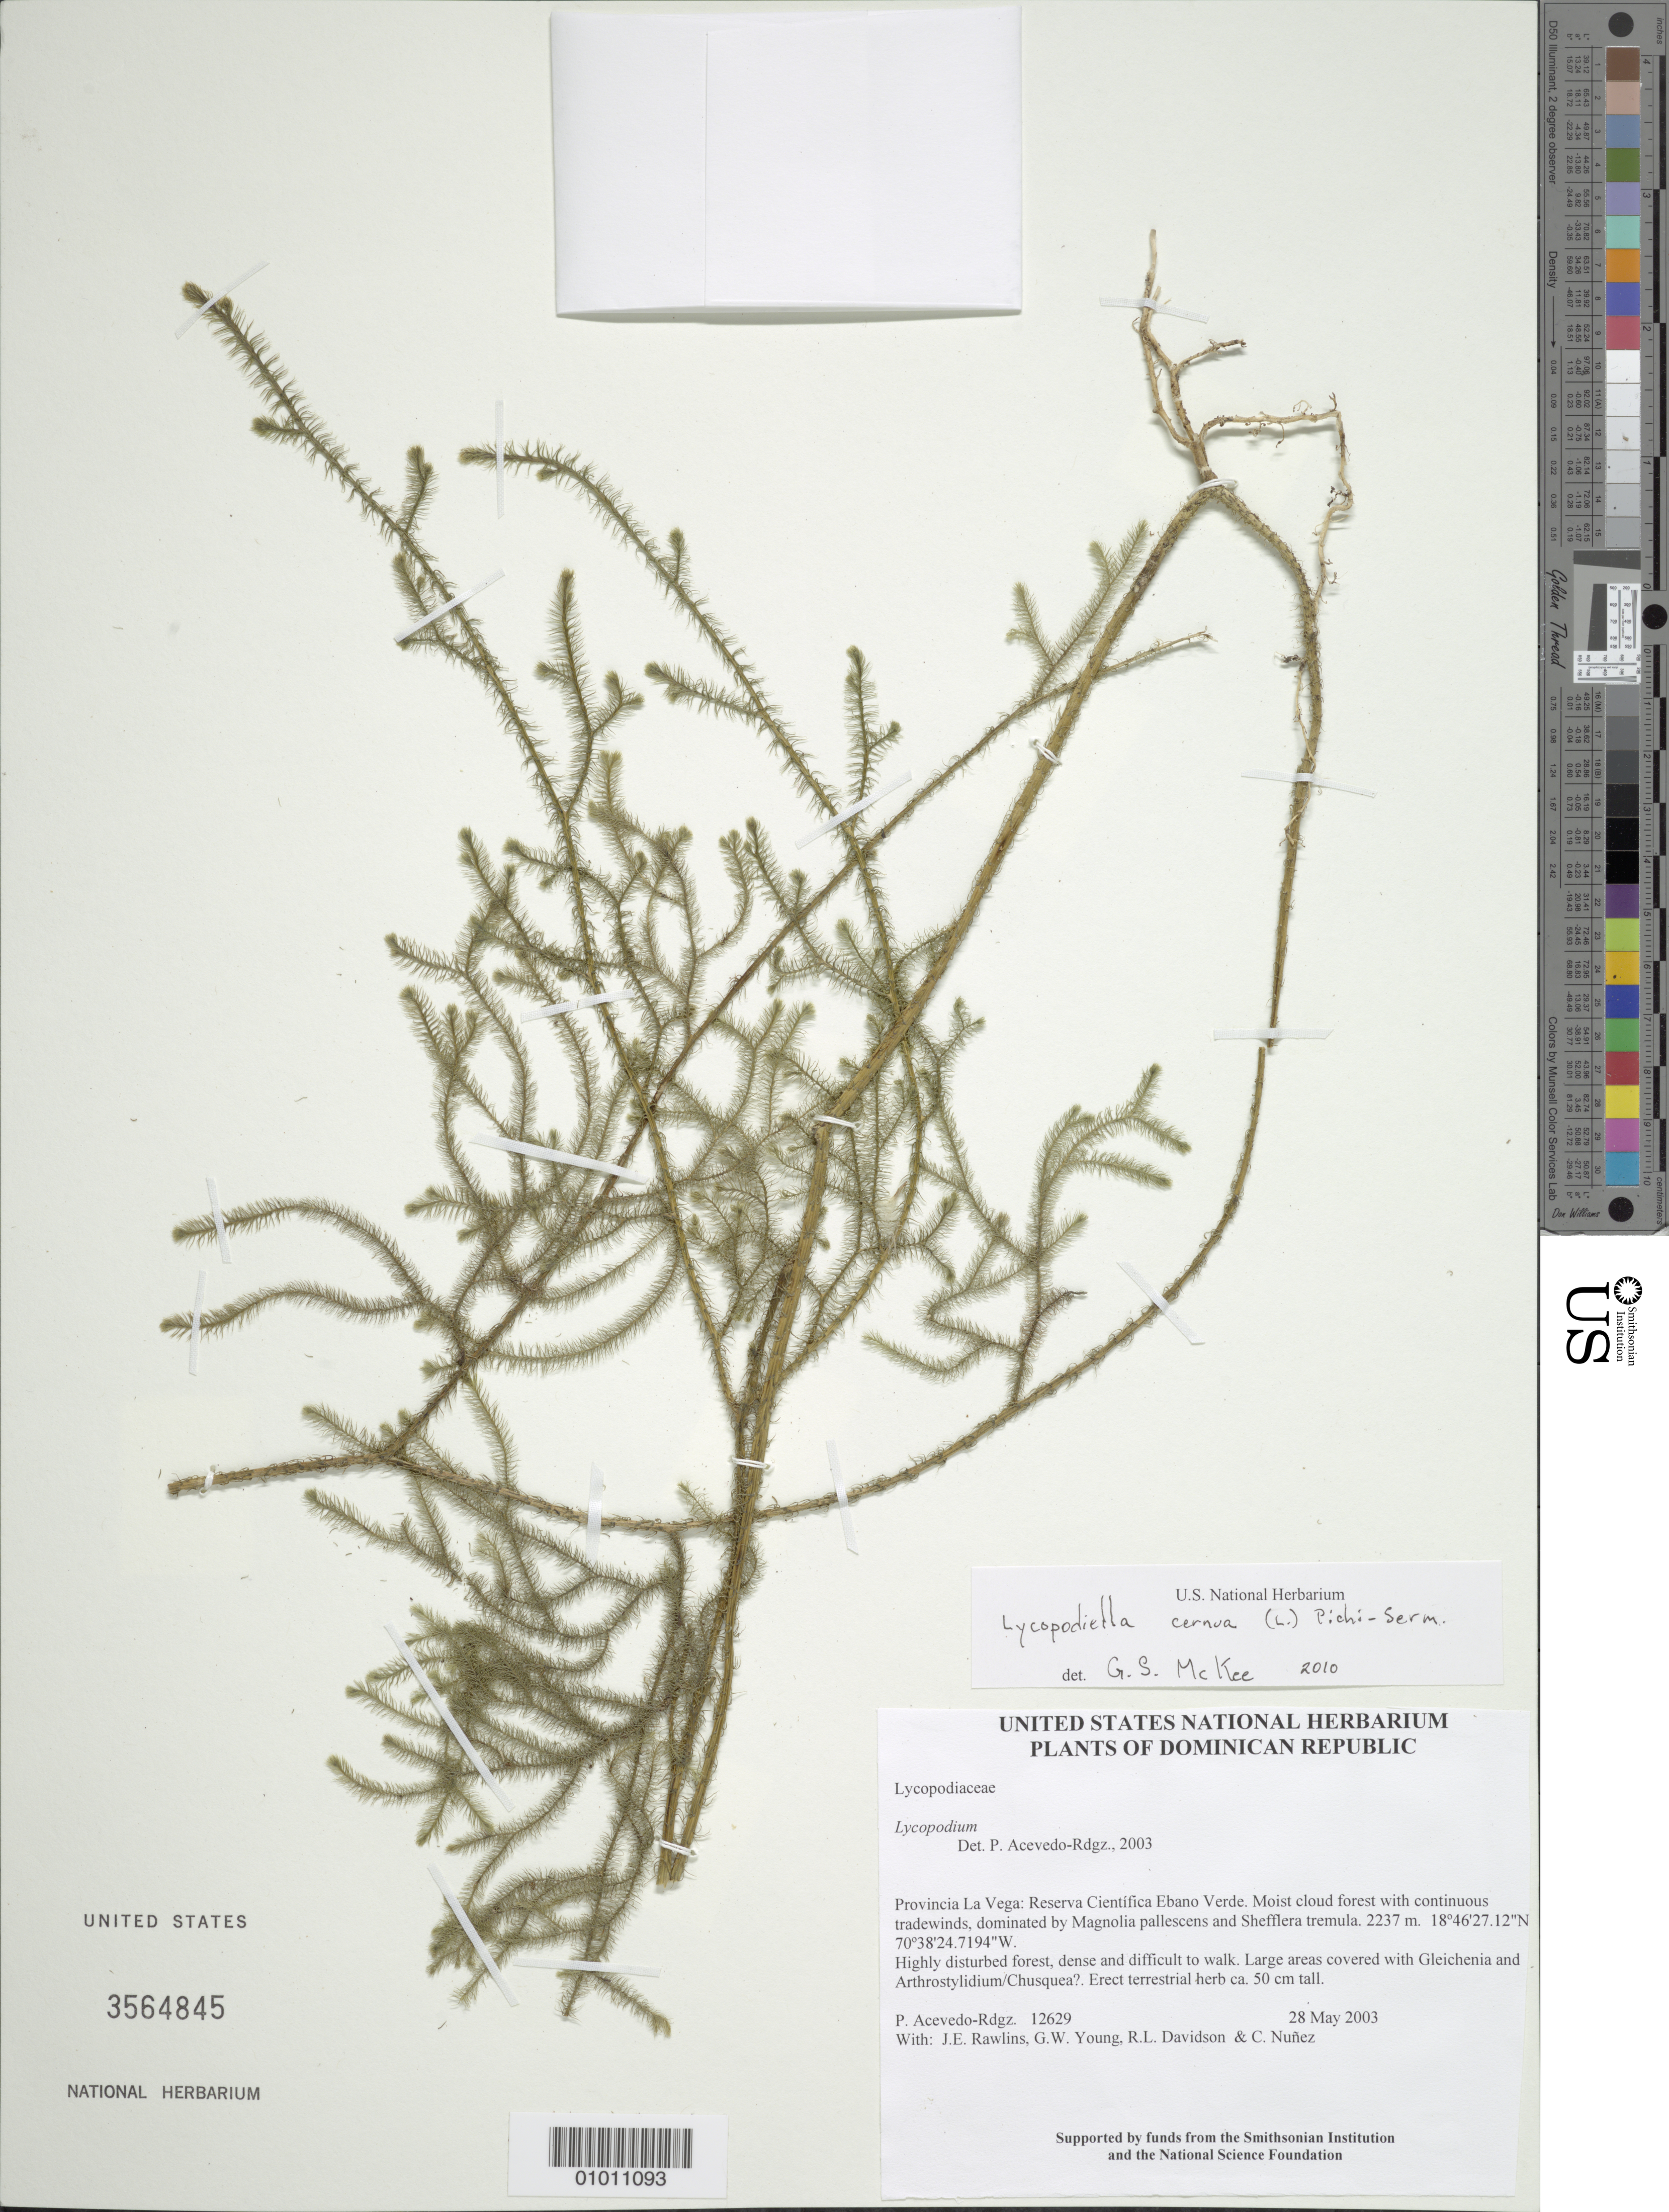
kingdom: Plantae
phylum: Tracheophyta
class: Lycopodiopsida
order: Lycopodiales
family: Lycopodiaceae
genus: Palhinhaea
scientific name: Palhinhaea cernua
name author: (L.) Vasc. & Franco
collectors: P. Acevedo-Rodr., J. Rawlins, G. Young, R. Davidson & C. Nunez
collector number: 12629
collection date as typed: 28 May 2003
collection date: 2003-05-28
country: Dominican Republic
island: Hispaniola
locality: Provincia La Vega: Reserva Científica Ebano Verde. Moist cloud forest with continuous tradewinds, dominated by Magnolia pallescens and Shefflera tremula.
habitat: Highly disturbed forest, dense and difficult to walk. Large areas covered with Gleichenia and Arthrostylidium/Chusquea?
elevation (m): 2237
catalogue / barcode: US 3564845